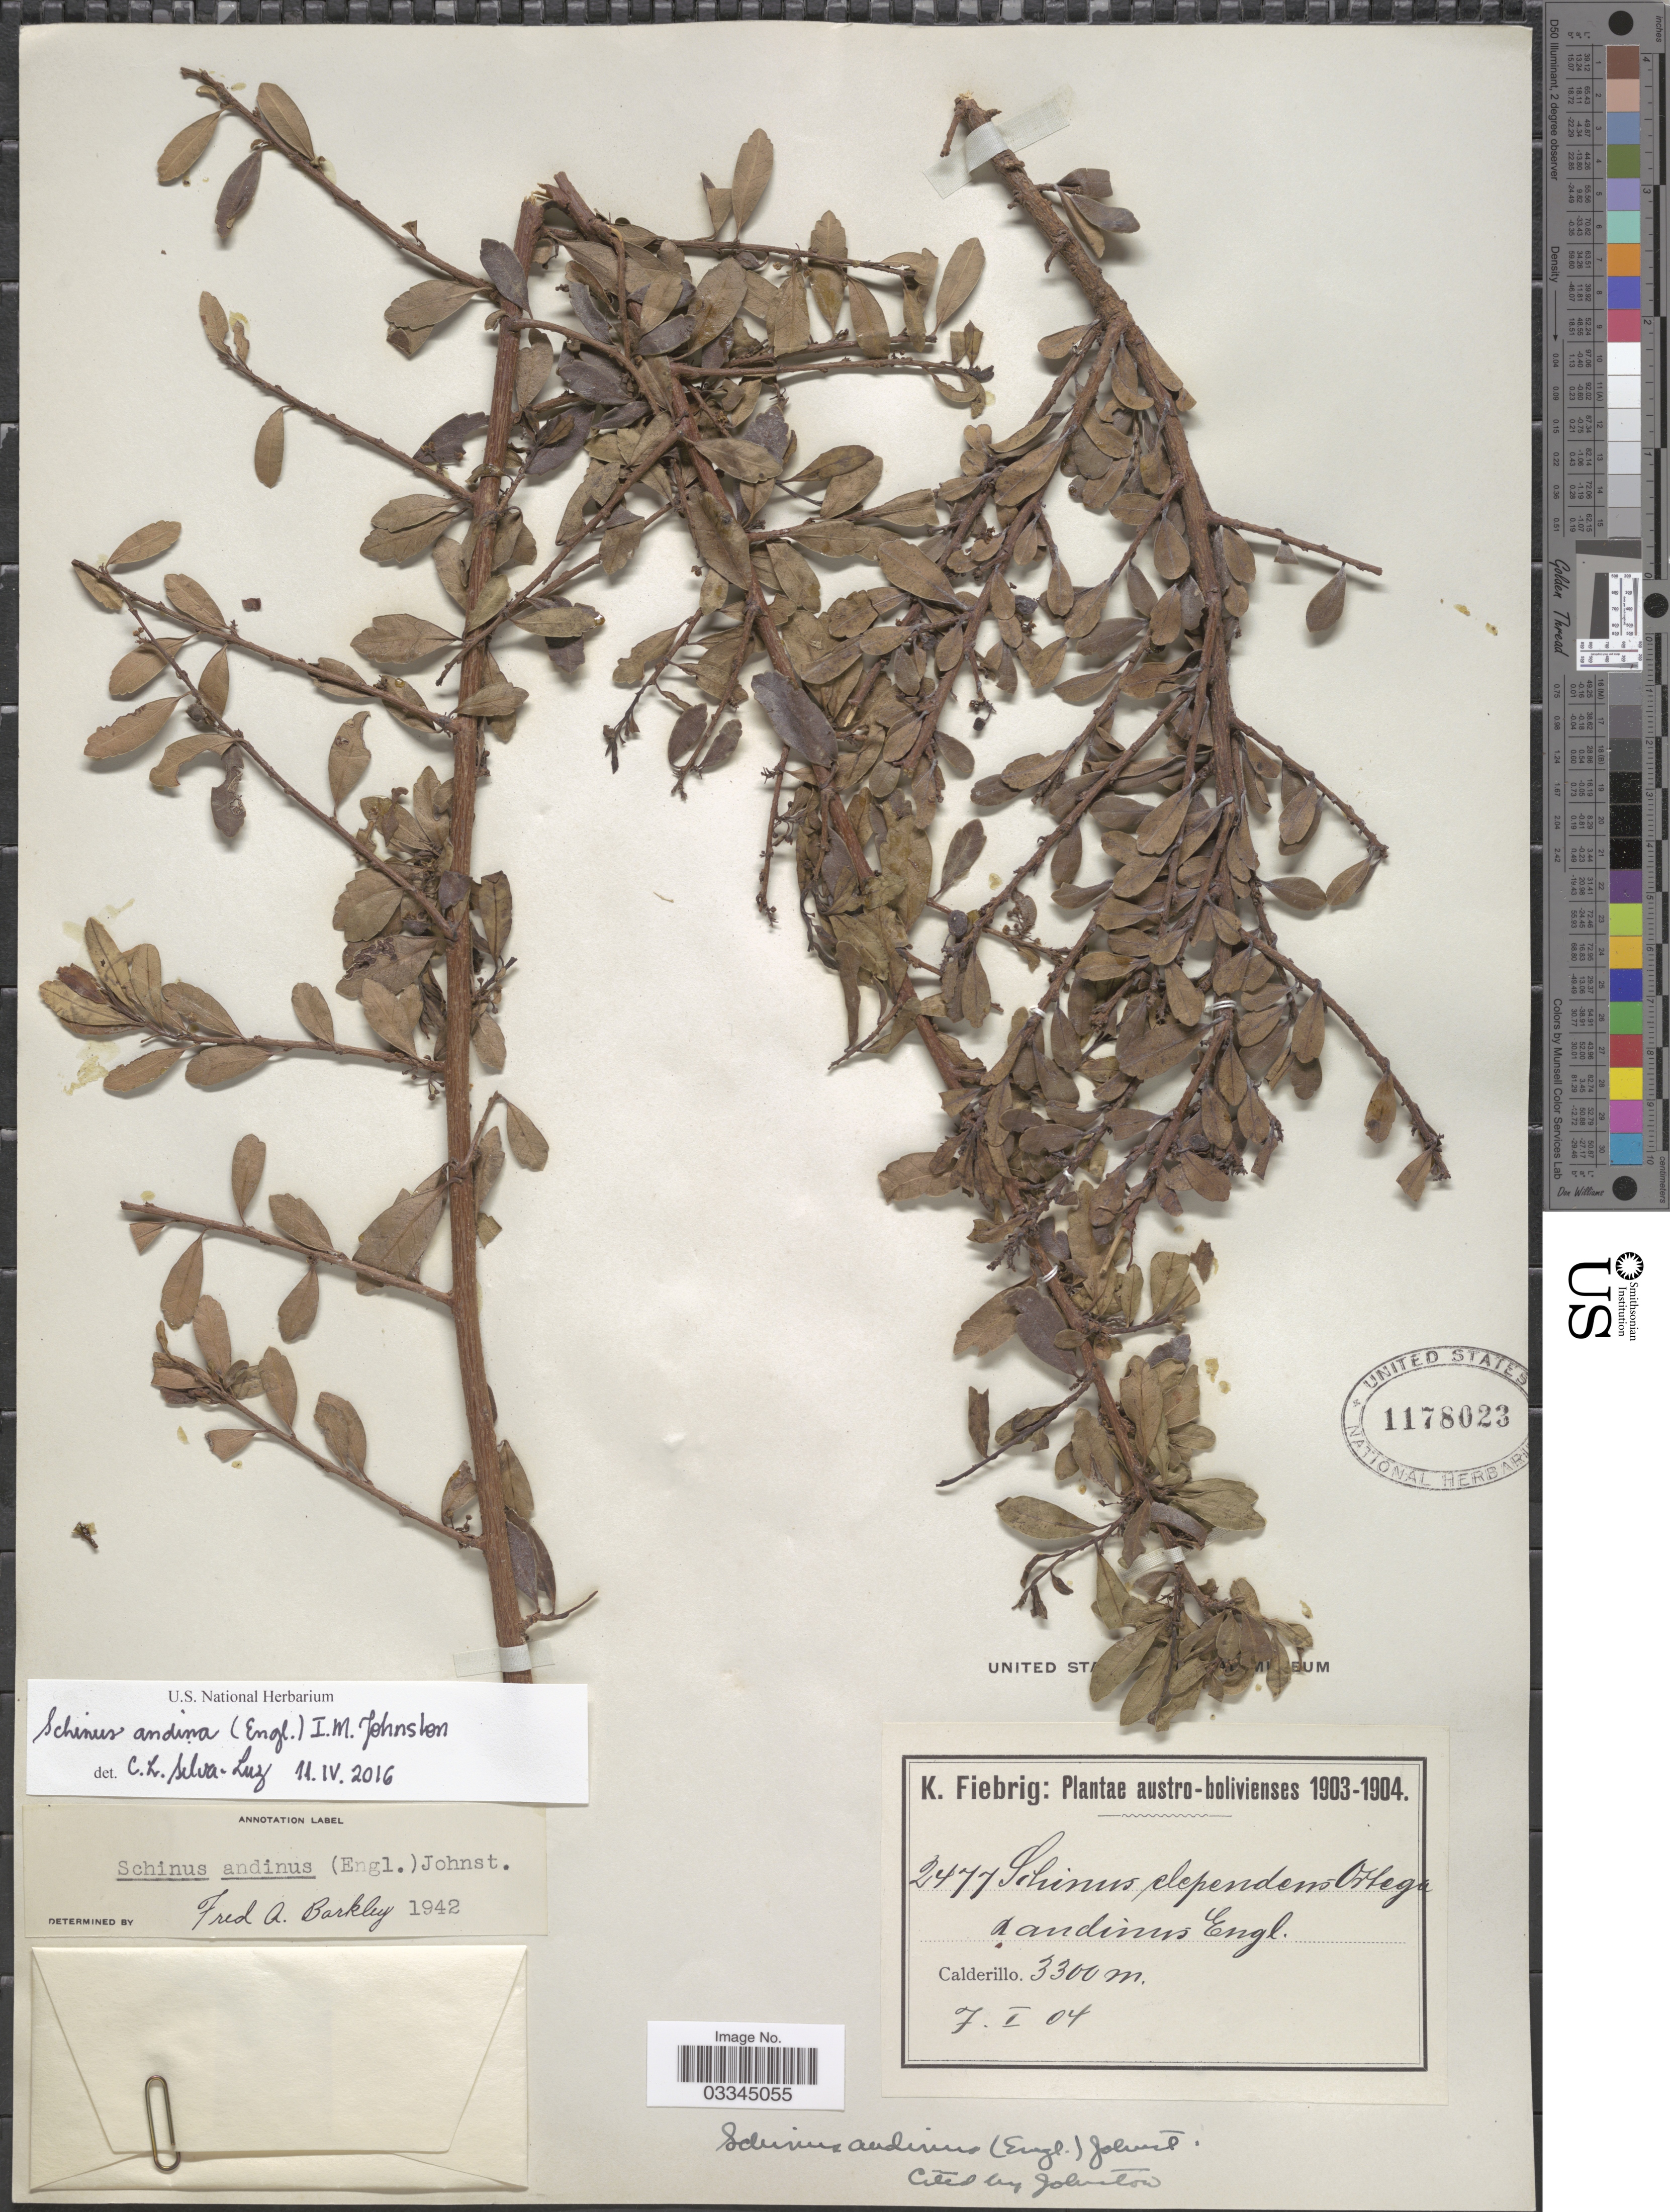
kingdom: Plantae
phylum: Tracheophyta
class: Magnoliopsida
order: Sapindales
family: Anacardiaceae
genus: Schinus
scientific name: Schinus tarijensis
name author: Silva-Luz & J. D. Mitch.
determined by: Mitchell, J. D.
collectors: K. Fiebrig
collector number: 2477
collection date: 1904-01-07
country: Bolivia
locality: Austro-bolivienses, Calderillo.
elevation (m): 3300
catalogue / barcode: US 1178023